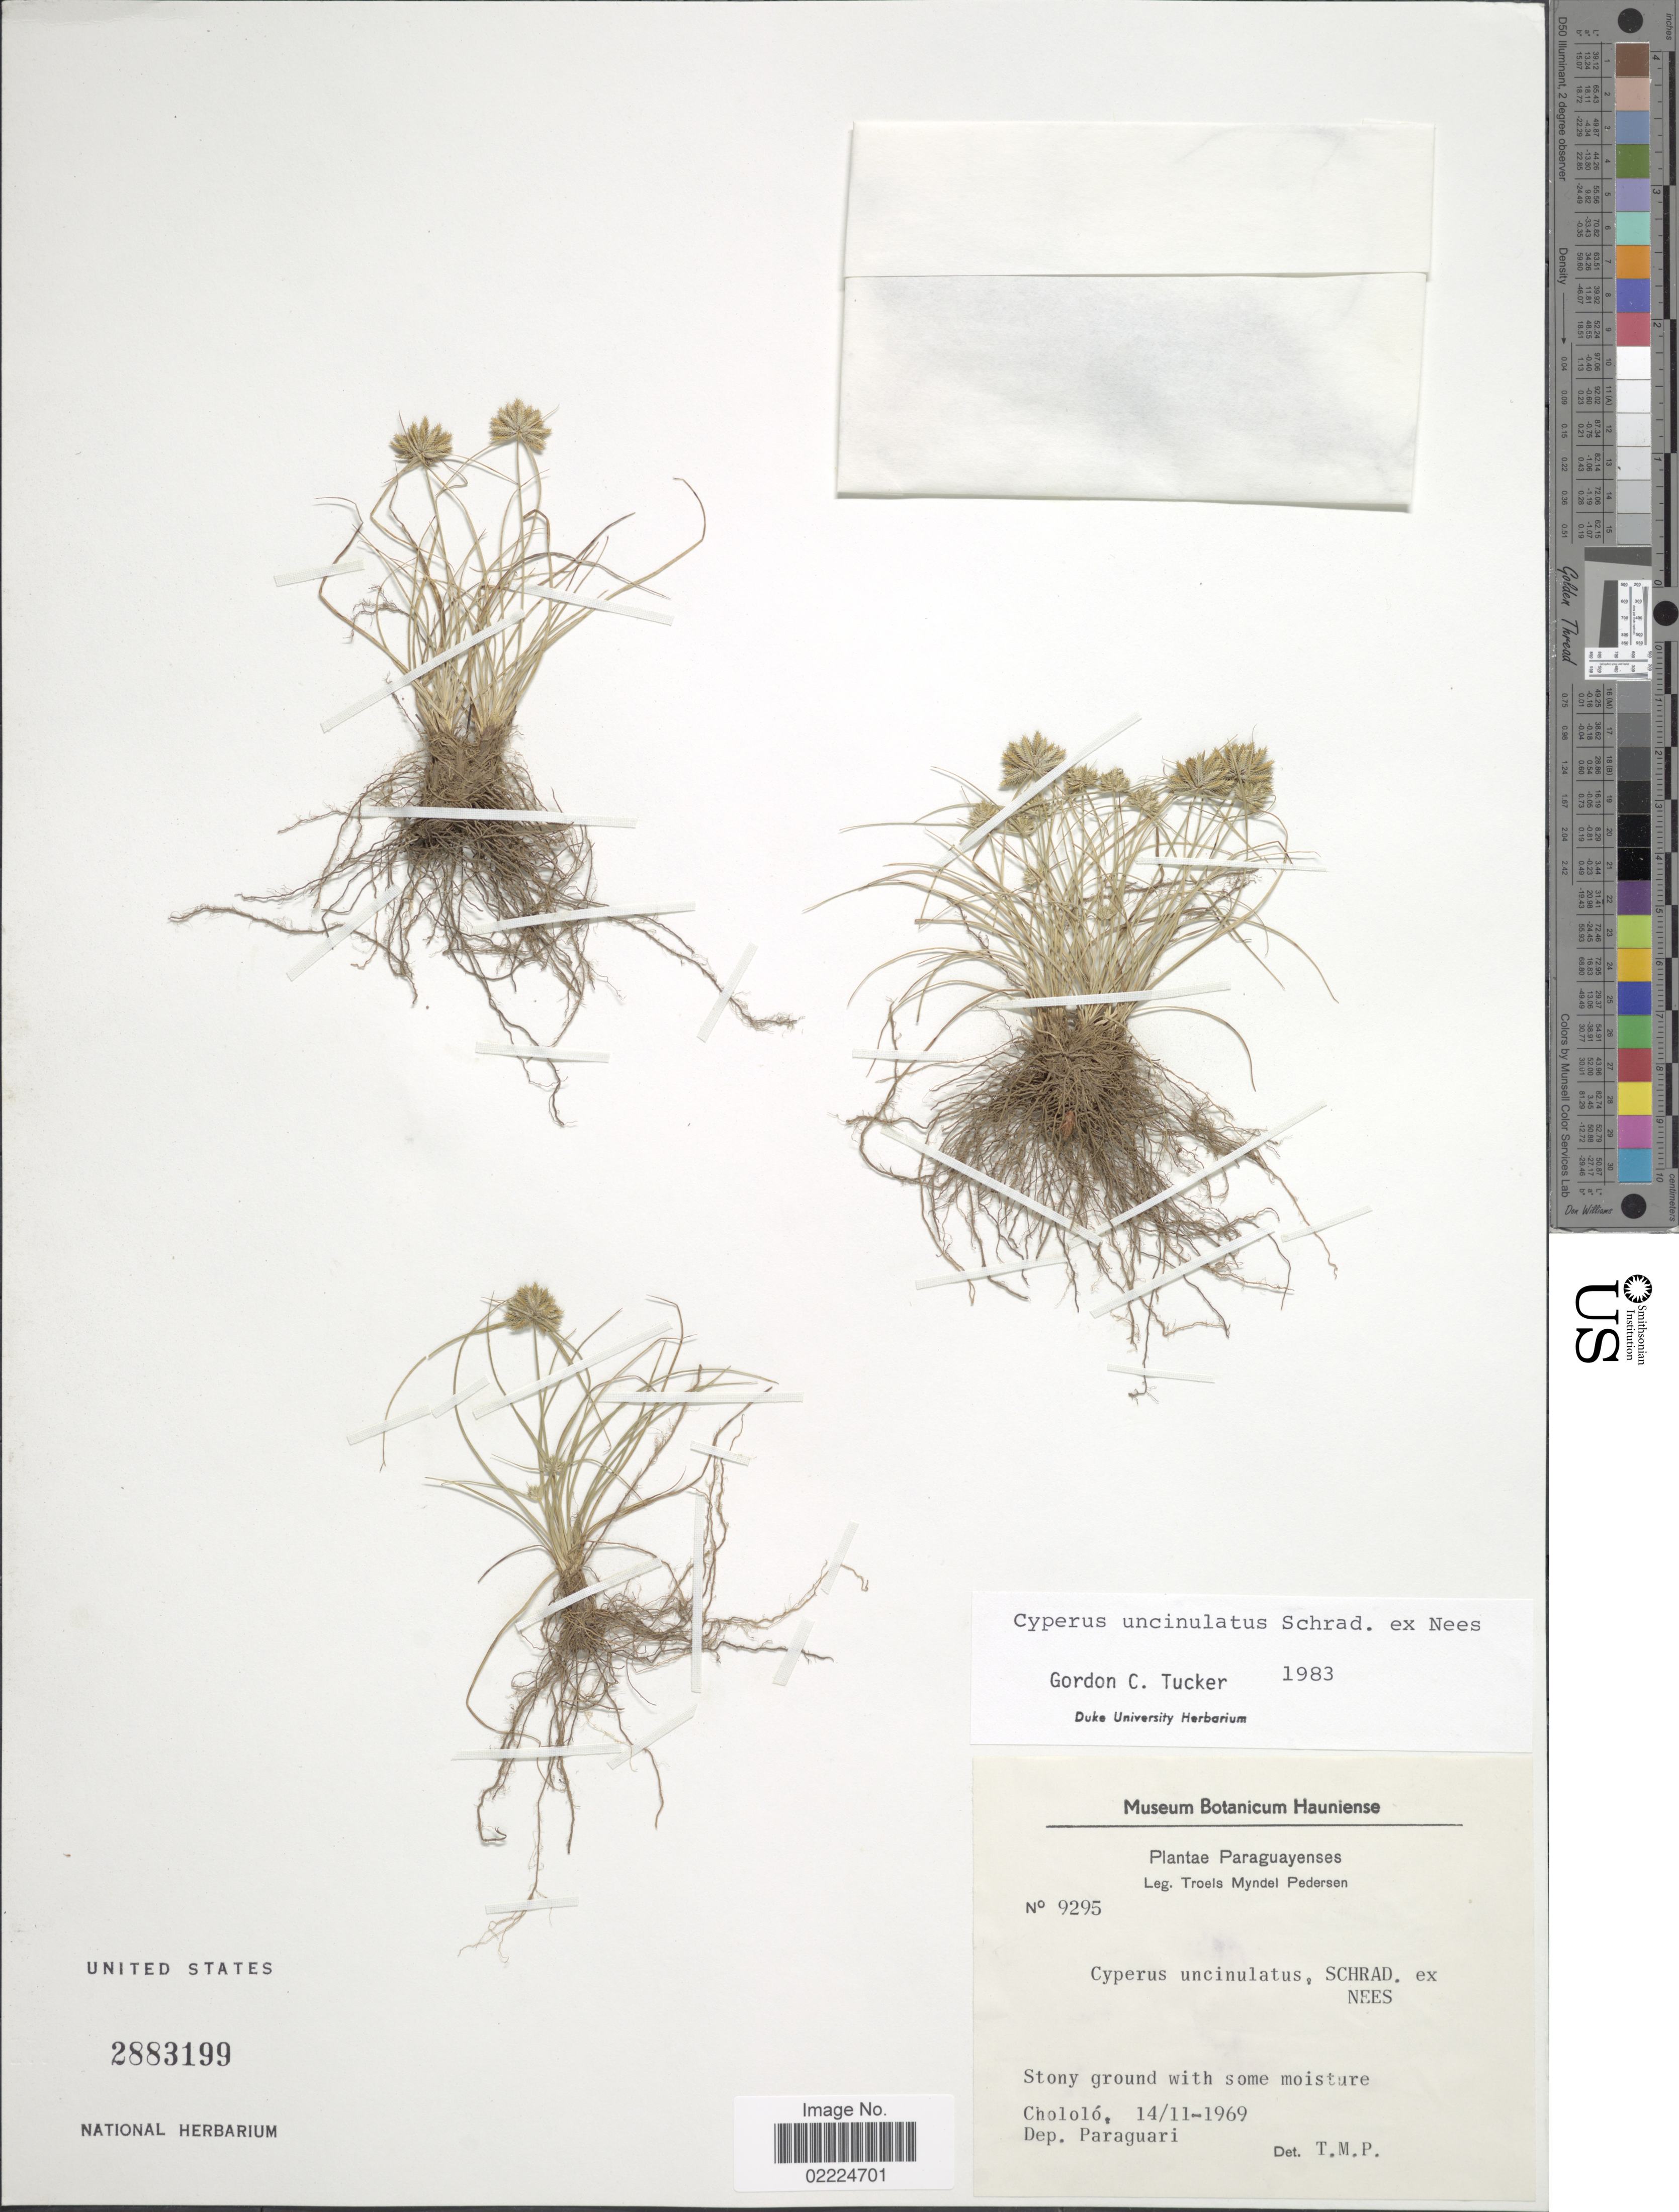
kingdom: Plantae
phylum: Tracheophyta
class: Liliopsida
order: Poales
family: Cyperaceae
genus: Cyperus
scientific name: Cyperus uncinulatus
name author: Schrad. ex Nees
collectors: T. Pederson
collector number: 9295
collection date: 1969-11-14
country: Paraguay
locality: Paraguayenses, Chololo, Dep. Paraguari.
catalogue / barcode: US 2883199